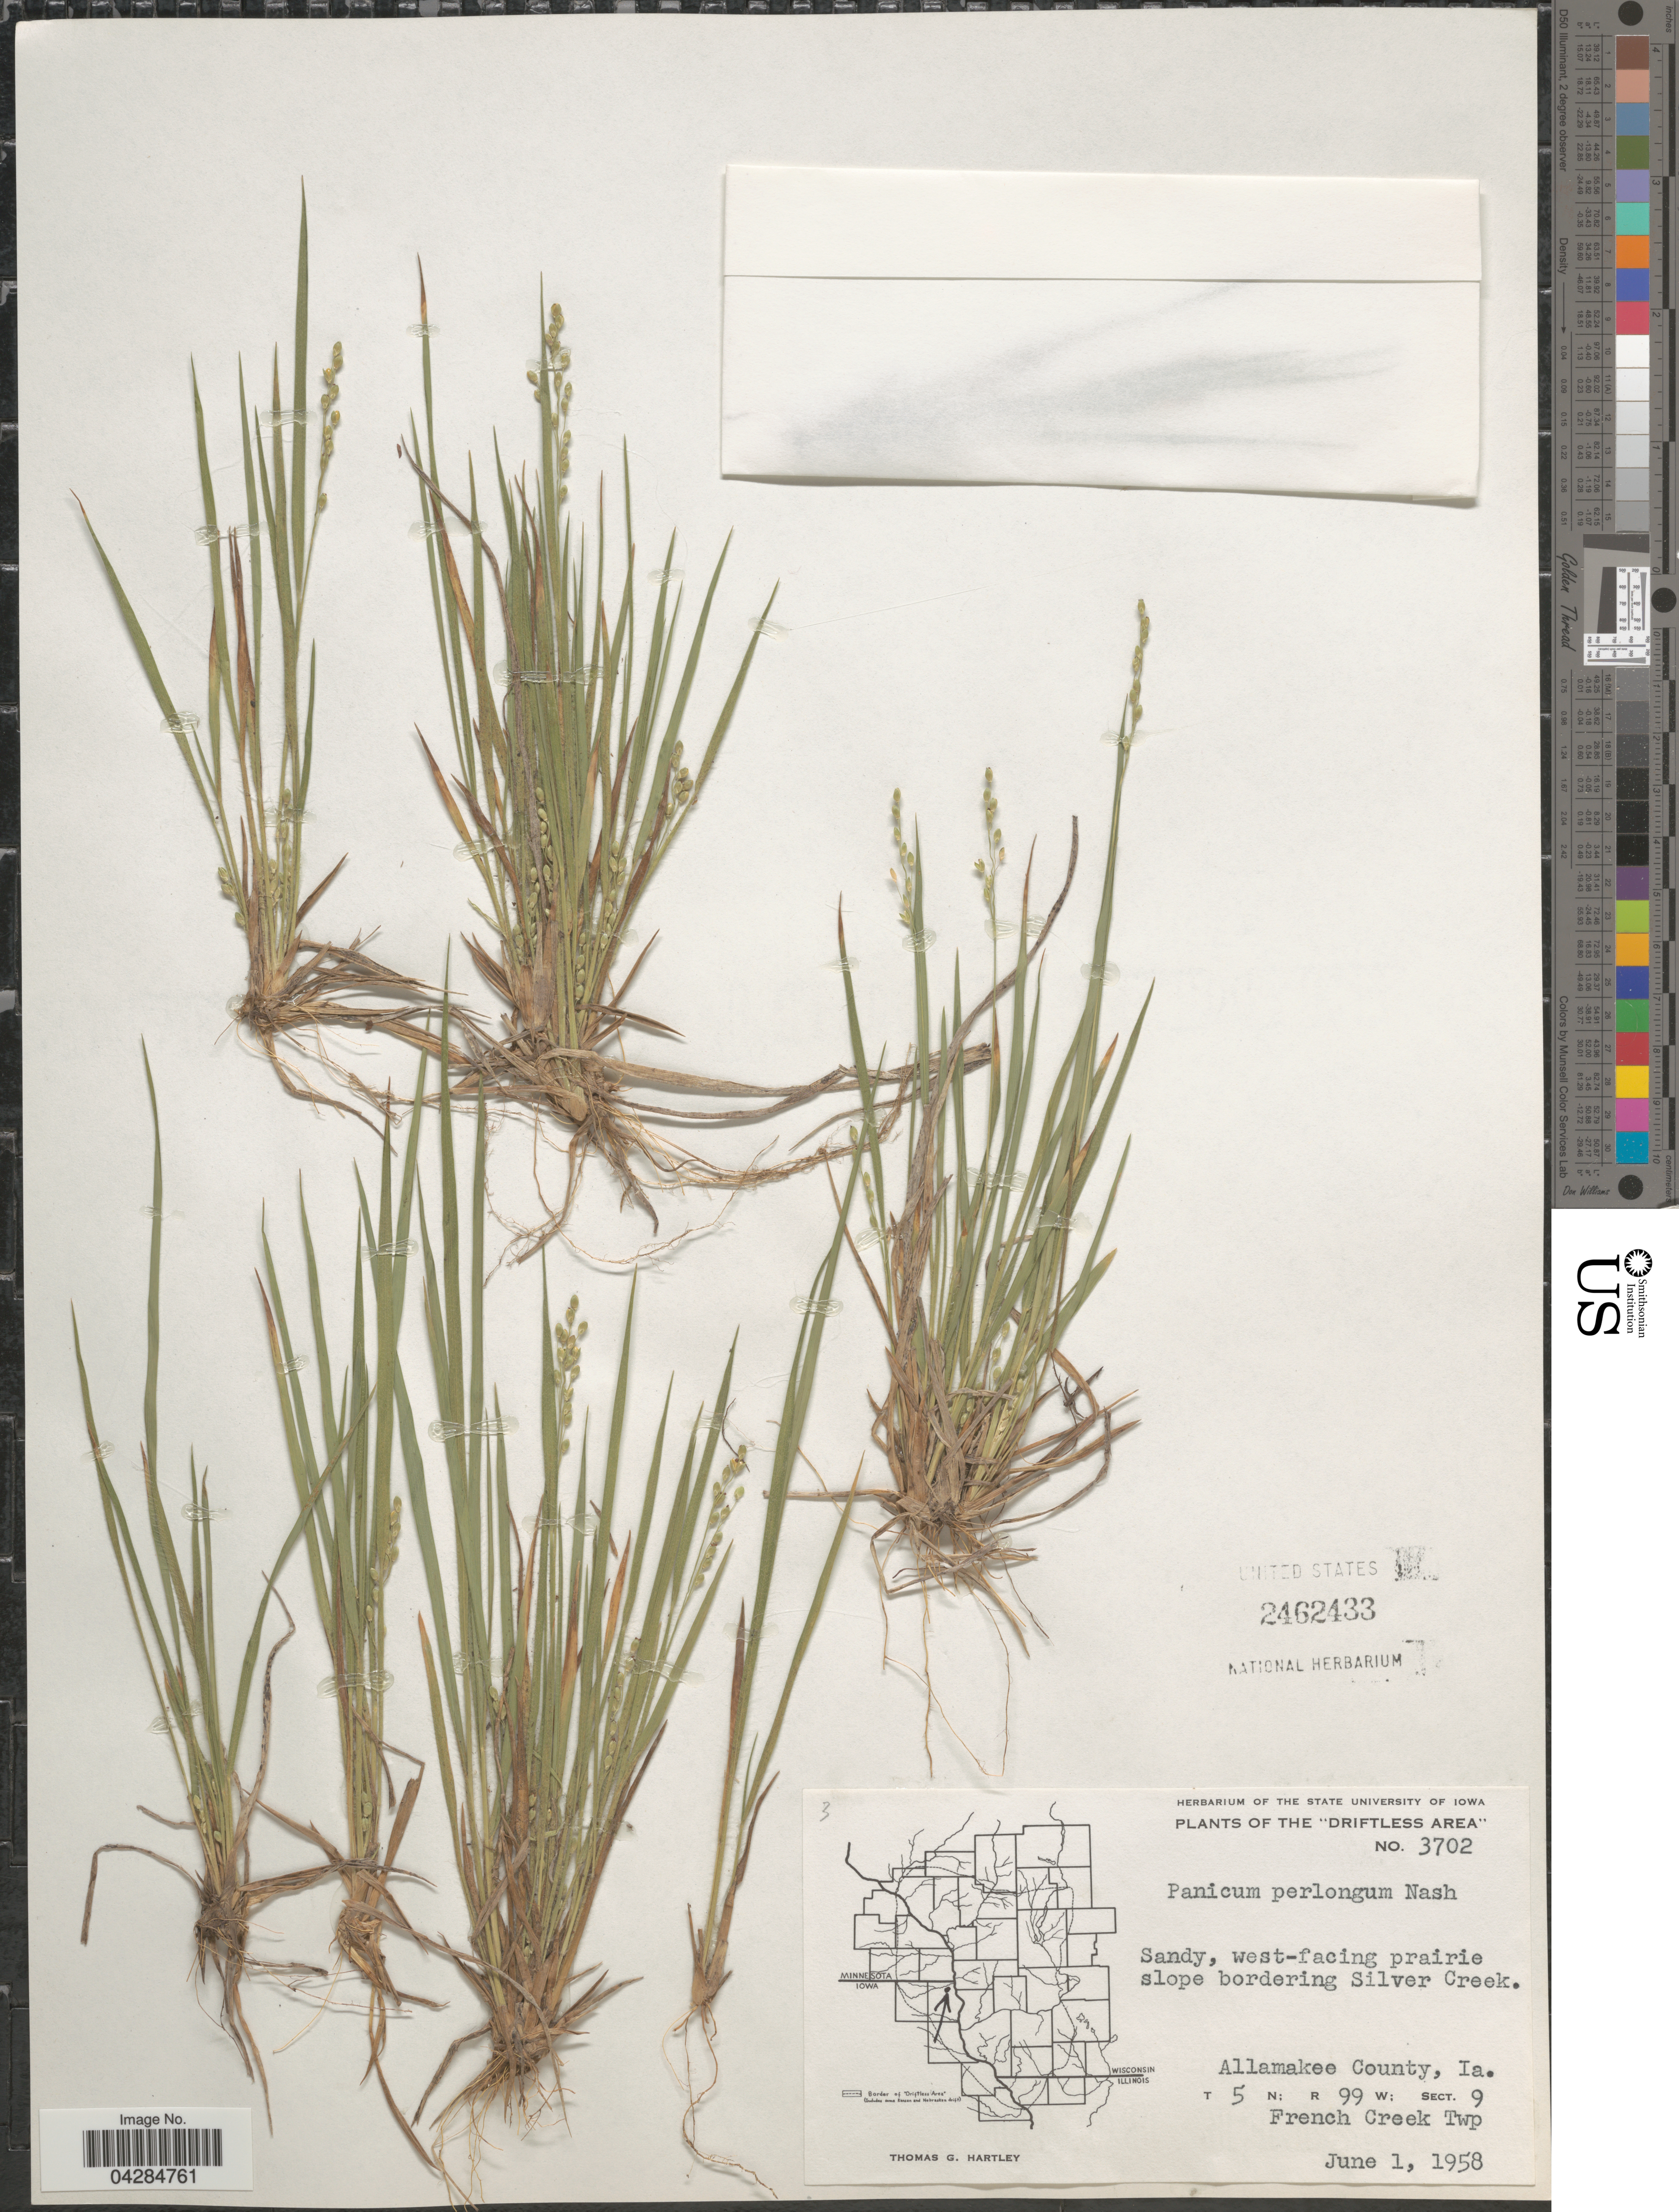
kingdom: Plantae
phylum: Tracheophyta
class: Liliopsida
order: Poales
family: Poaceae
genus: Dichanthelium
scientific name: Dichanthelium perlongum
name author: (Nash) Freckmann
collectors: T. G. Hartley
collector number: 3702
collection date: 1958-06-01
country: United States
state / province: Iowa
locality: The "Driftless Area". Sandy, west-facing prairie slope bordering Silver Creek. Allamakee County. T 5 N; R 99 W; Sect. 9. French Creek Twp.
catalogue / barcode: US 2462433